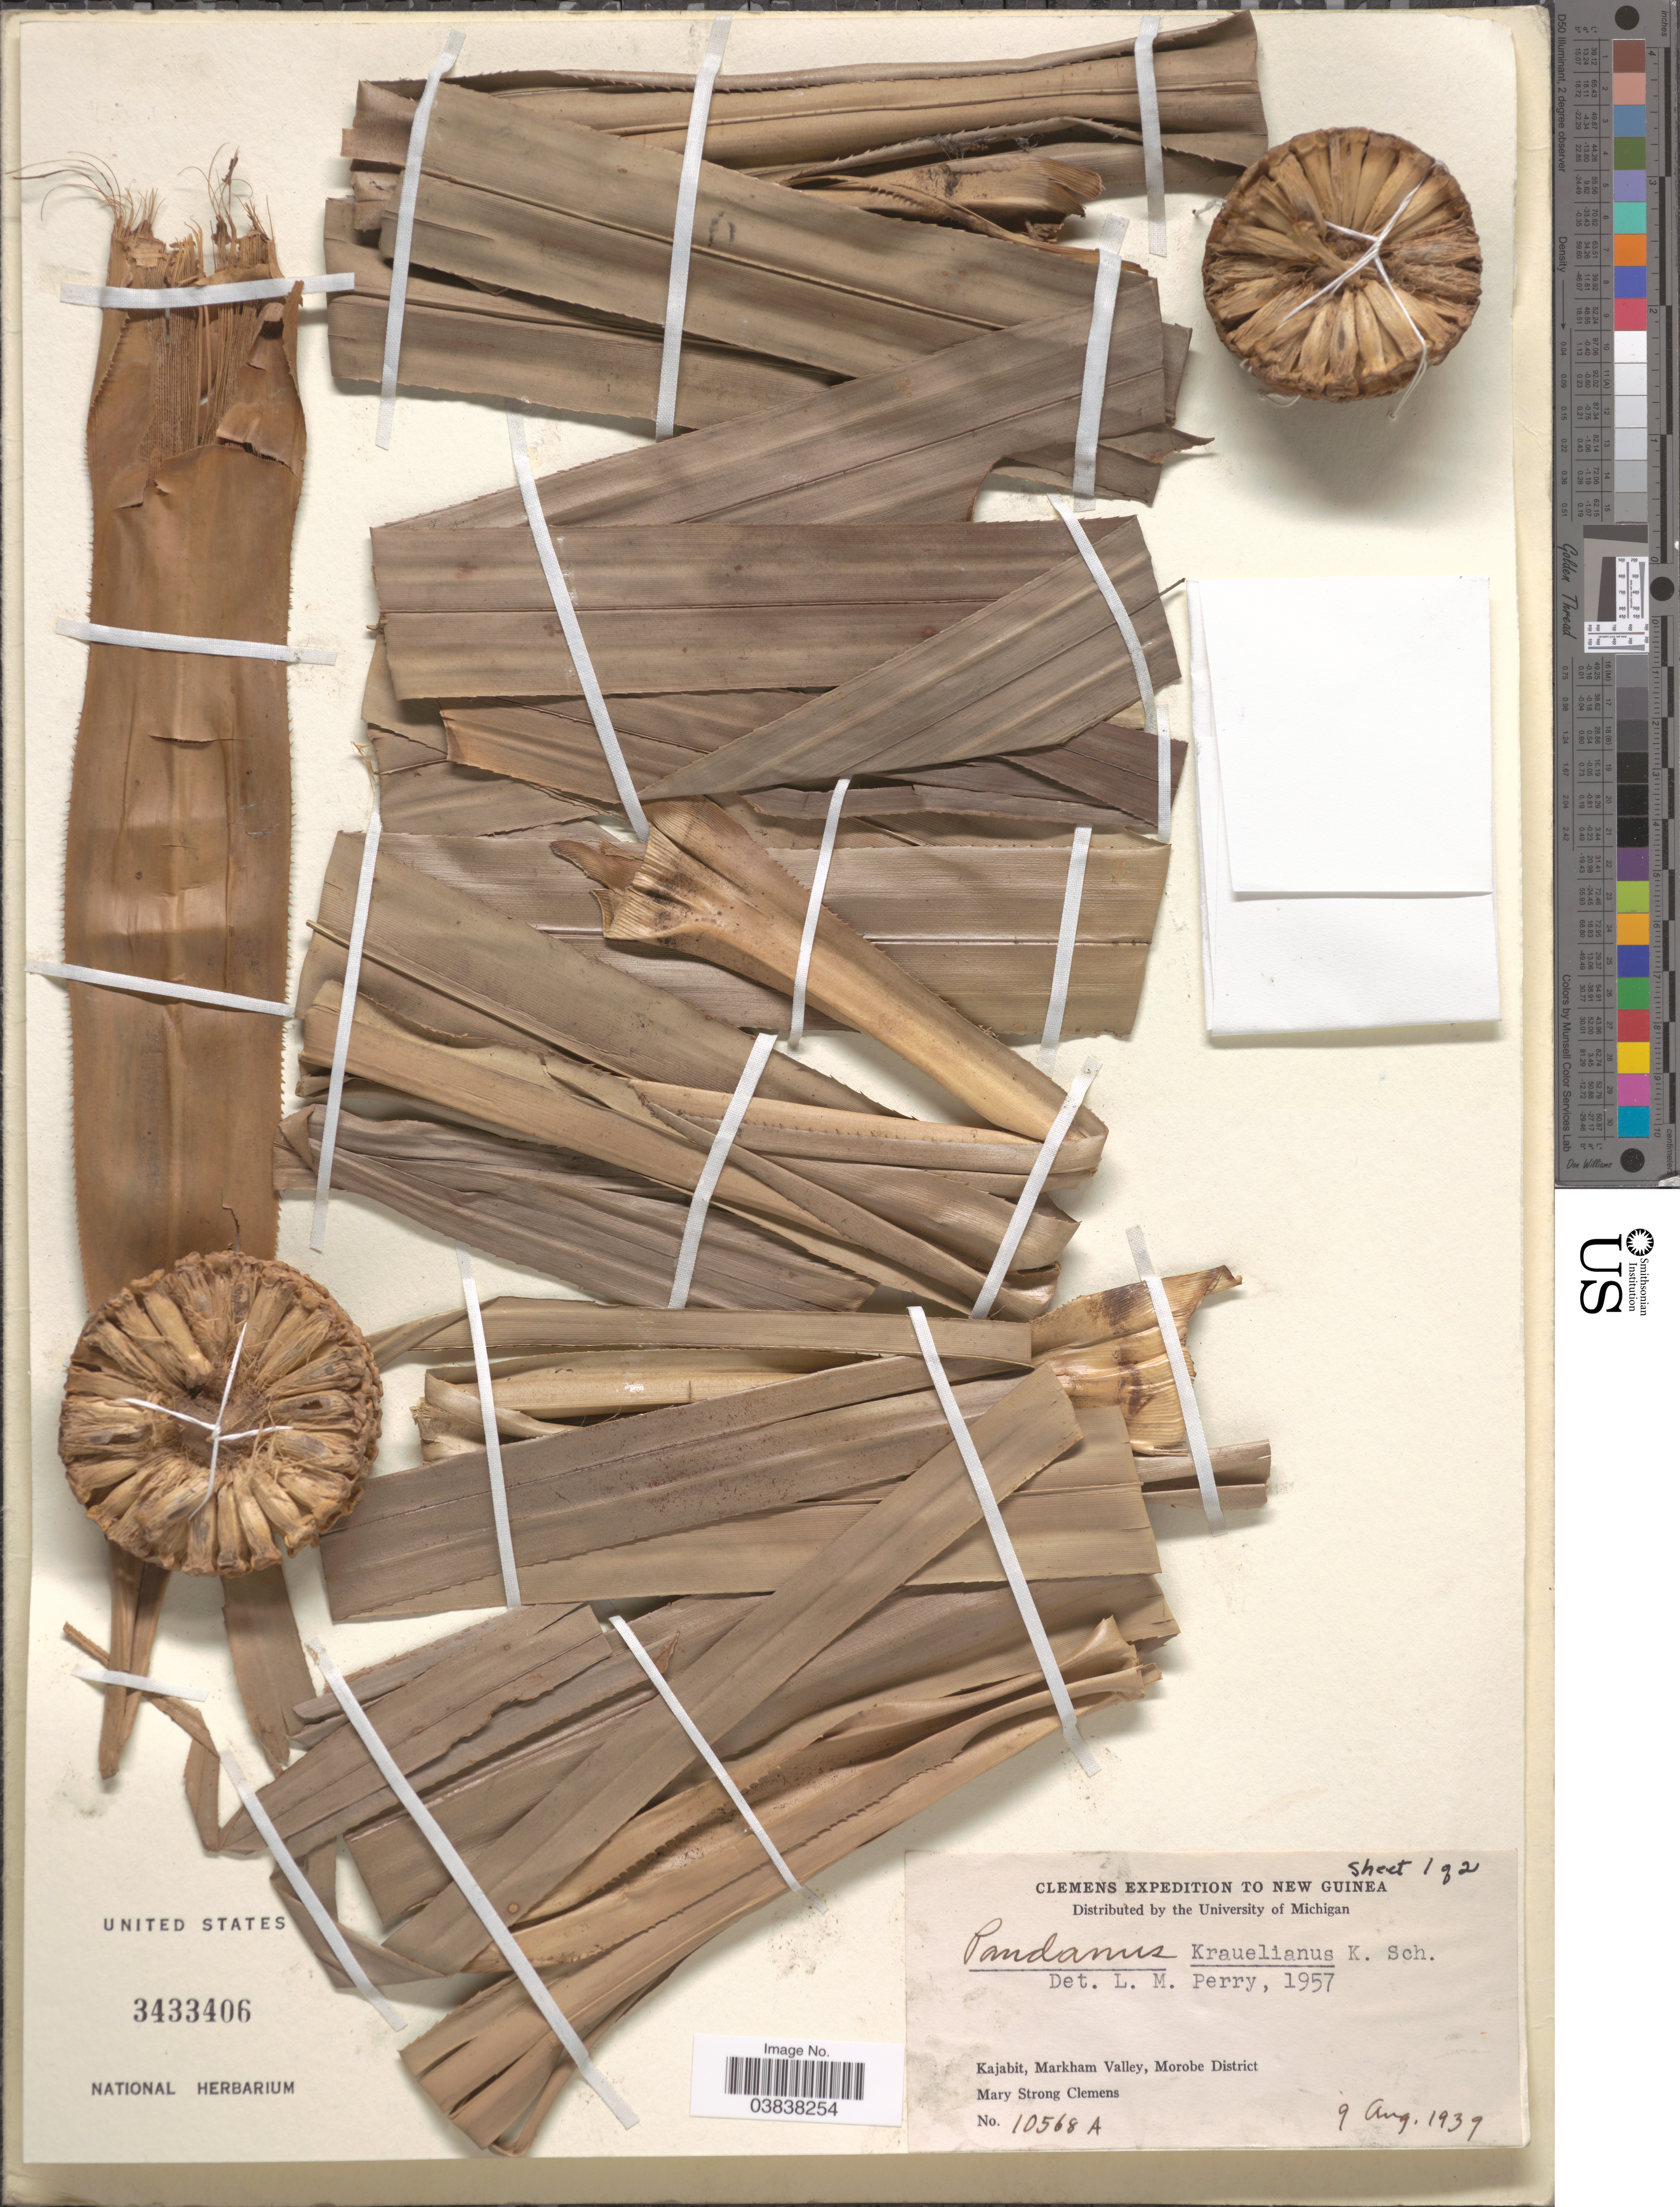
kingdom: Plantae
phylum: Tracheophyta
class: Liliopsida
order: Pandanales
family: Pandanaceae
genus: Pandanus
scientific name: Pandanus krauelianus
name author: K. Schum.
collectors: M. S. Clemens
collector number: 10568A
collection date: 1939-08-09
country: Papua New Guinea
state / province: Morobe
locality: New Guinea. Kajabit, Markham Valley, Morobe District.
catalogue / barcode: US 3433406